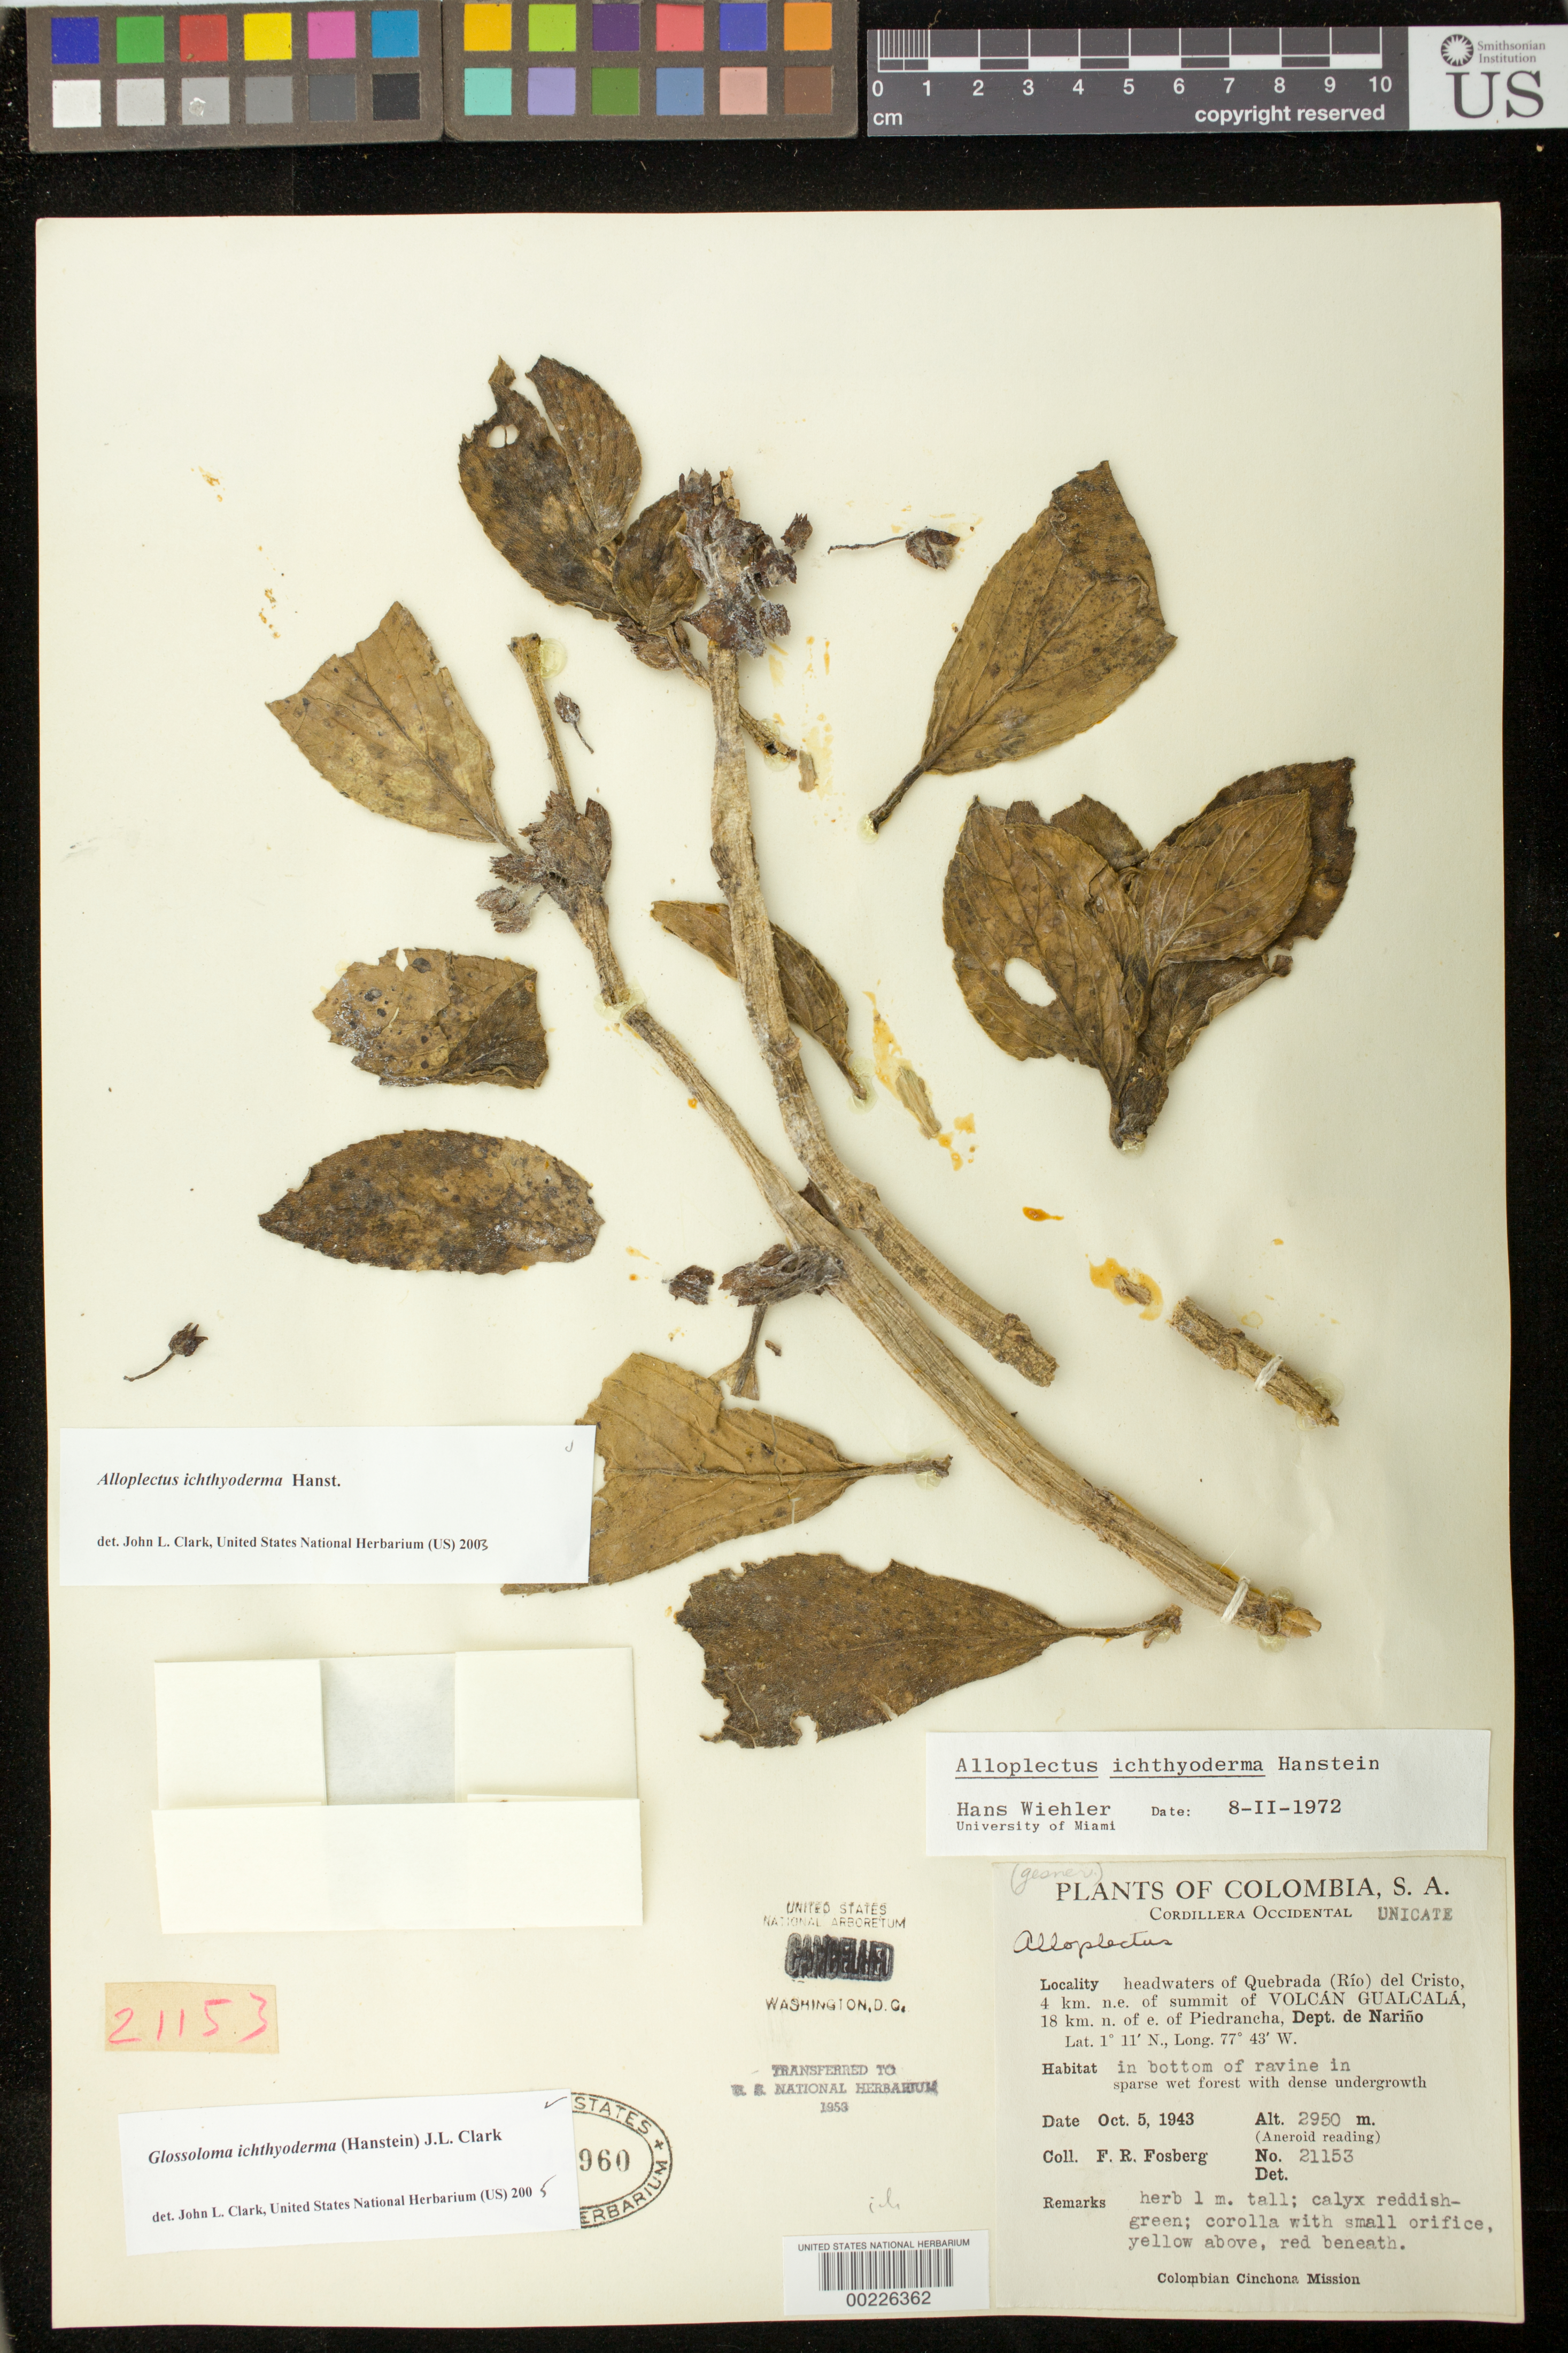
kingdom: Plantae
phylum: Tracheophyta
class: Magnoliopsida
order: Lamiales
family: Gesneriaceae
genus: Glossoloma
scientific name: Glossoloma ichthyoderma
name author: (Hanst.) J.L. Clark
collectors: F. R. Fosberg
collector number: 21153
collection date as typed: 05 Oct 1943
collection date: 1943-10-05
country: Colombia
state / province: Nariño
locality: Cordillera Occidental, headwaters of Quebrada (Rio) del Cristo, 4 km NE of summit of Volcan Gualcala, 18 km NE of Piedrancha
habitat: In bottom of ravine in sparse wet forest with dense undergrowth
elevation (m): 2950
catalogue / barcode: US 2142960